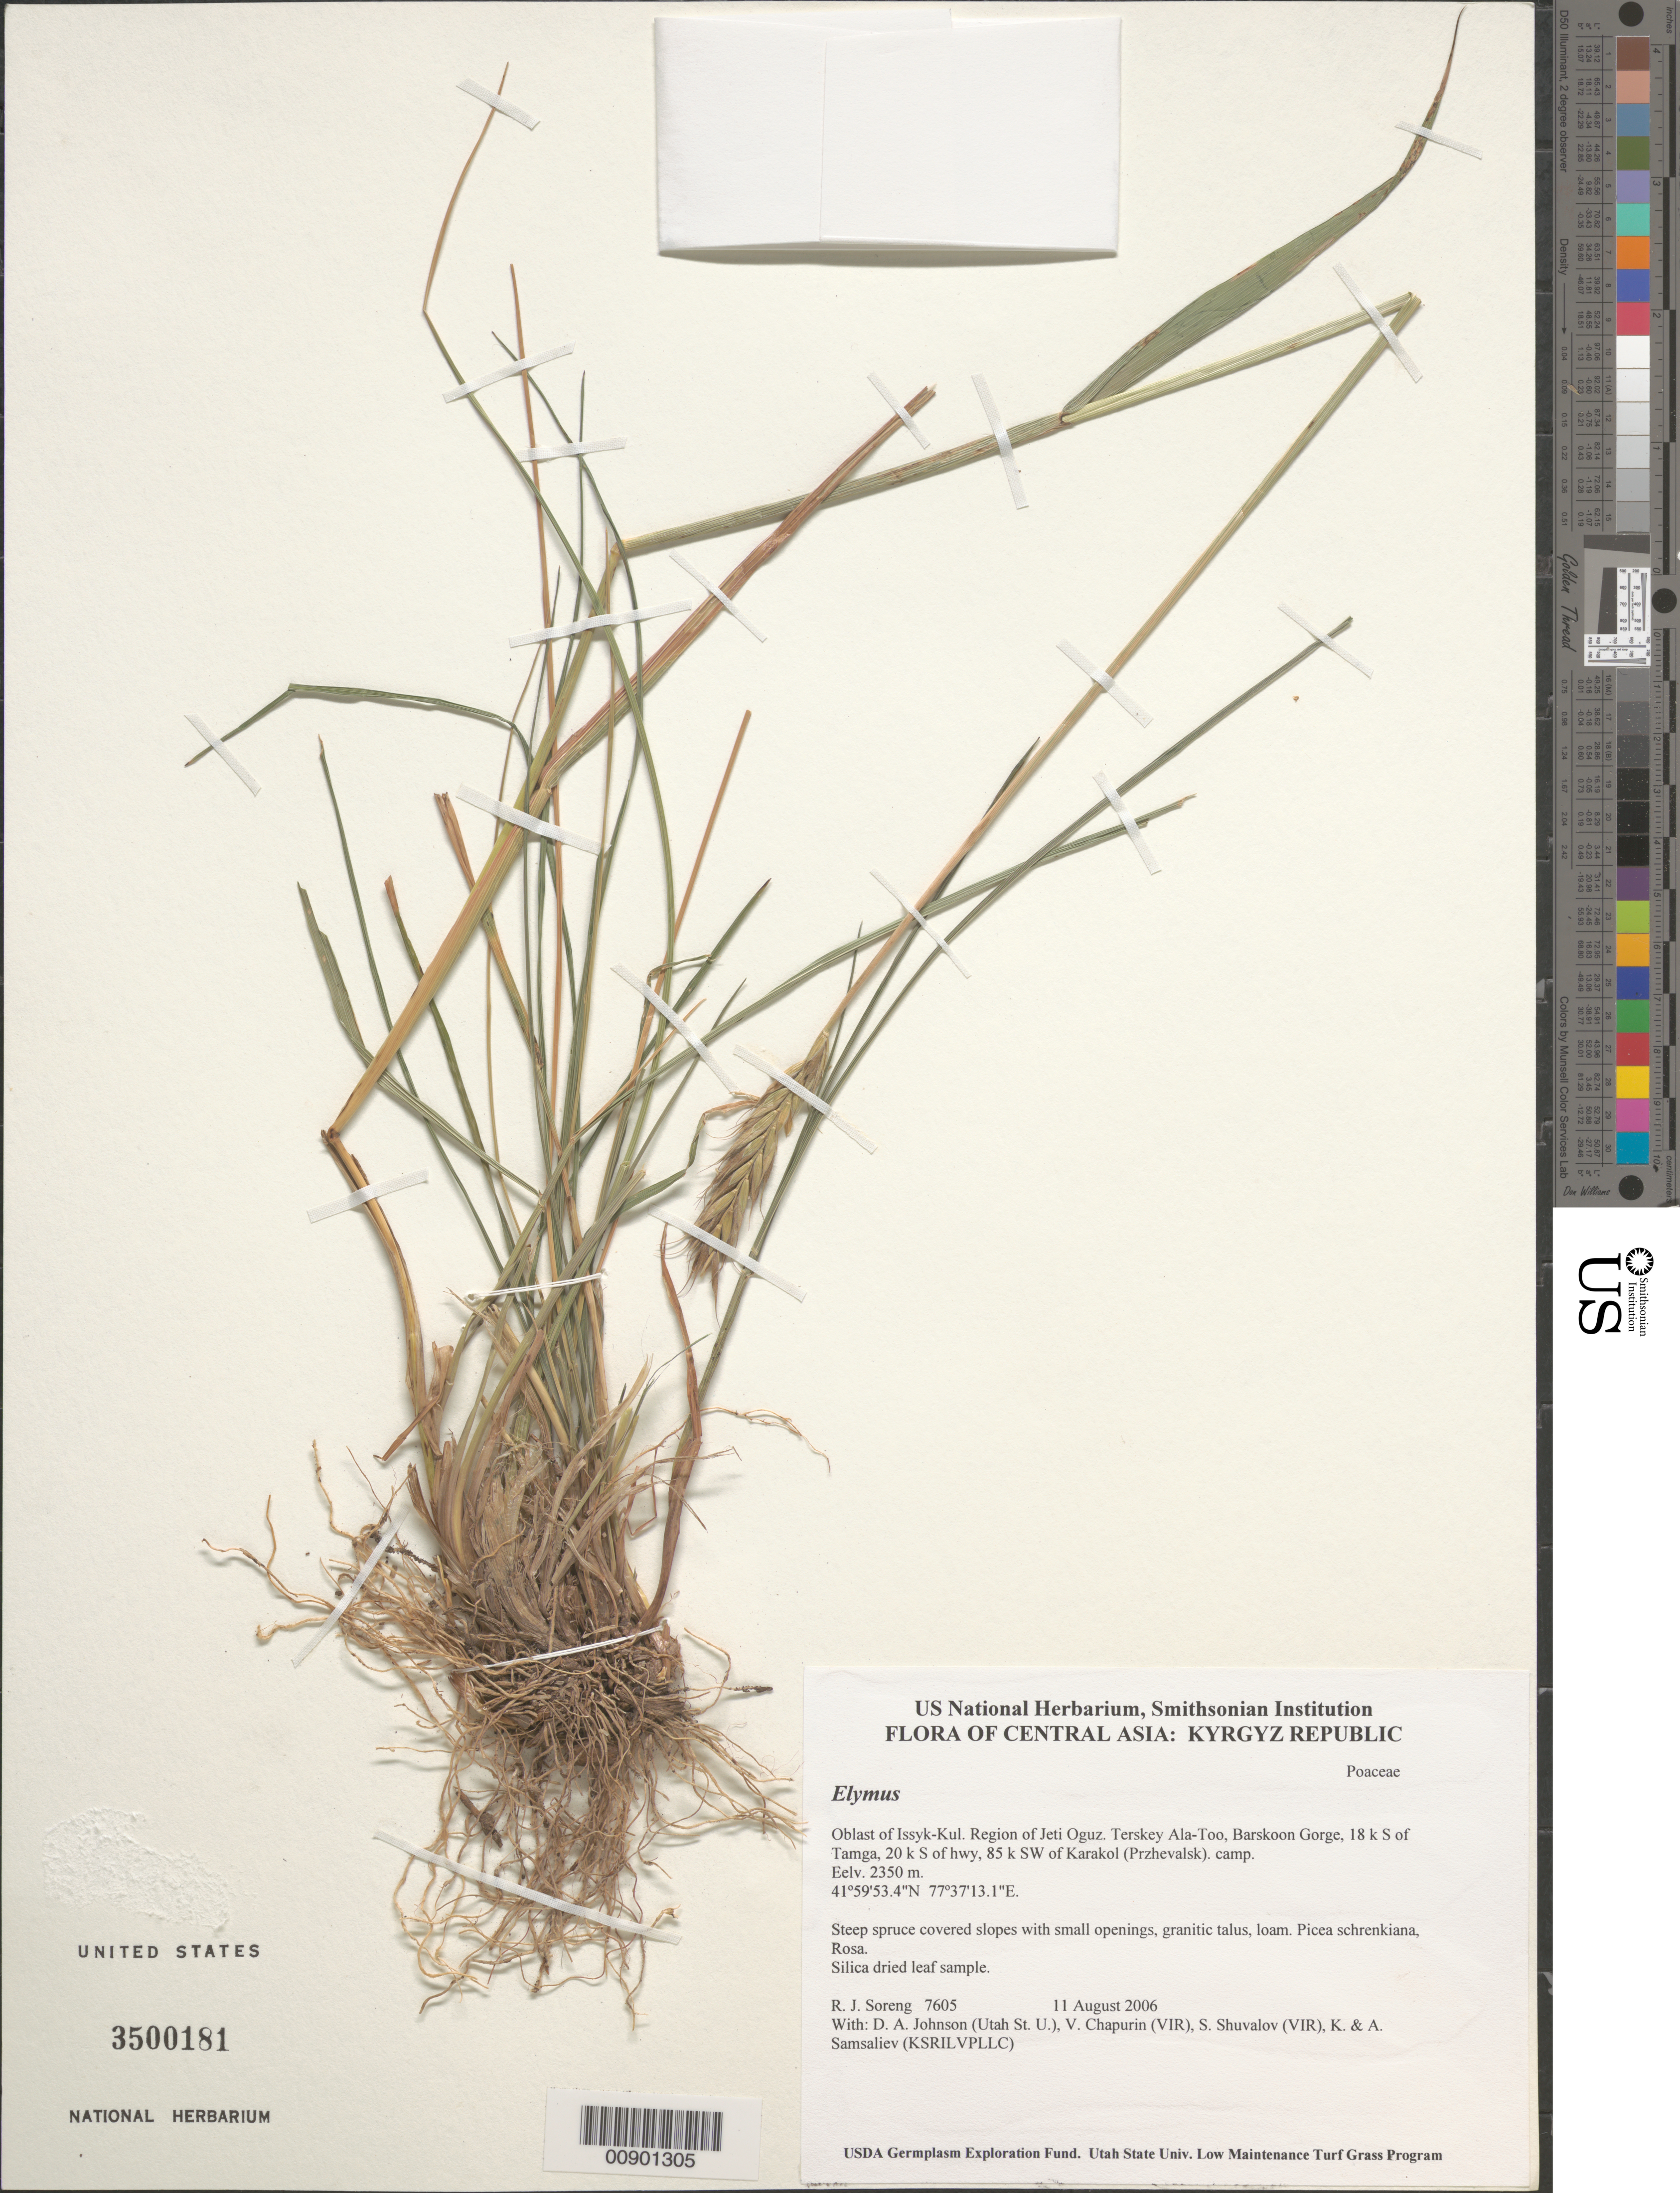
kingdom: Plantae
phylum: Tracheophyta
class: Liliopsida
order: Poales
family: Poaceae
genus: Elymus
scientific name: Elymus sp.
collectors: R. J. Soreng, D. Johnson, S. Shuvalov, V. Chapurin, K. Samsaliev & A. Samsaliev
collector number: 7605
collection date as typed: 11 Aug 2006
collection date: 2006-08-11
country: Kyrgyzstan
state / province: Ysyk-Kol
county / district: Jeti Oguz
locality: Terskey Ala-Too, Barskoon Gorge, 18 km S of Tamga, 20 km S of hwy, 85 km SW of Karakol (Przhevalsk).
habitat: Steep spruce covered slopes with small openings, granitic talus, loam.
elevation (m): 2350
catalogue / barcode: US 3500181